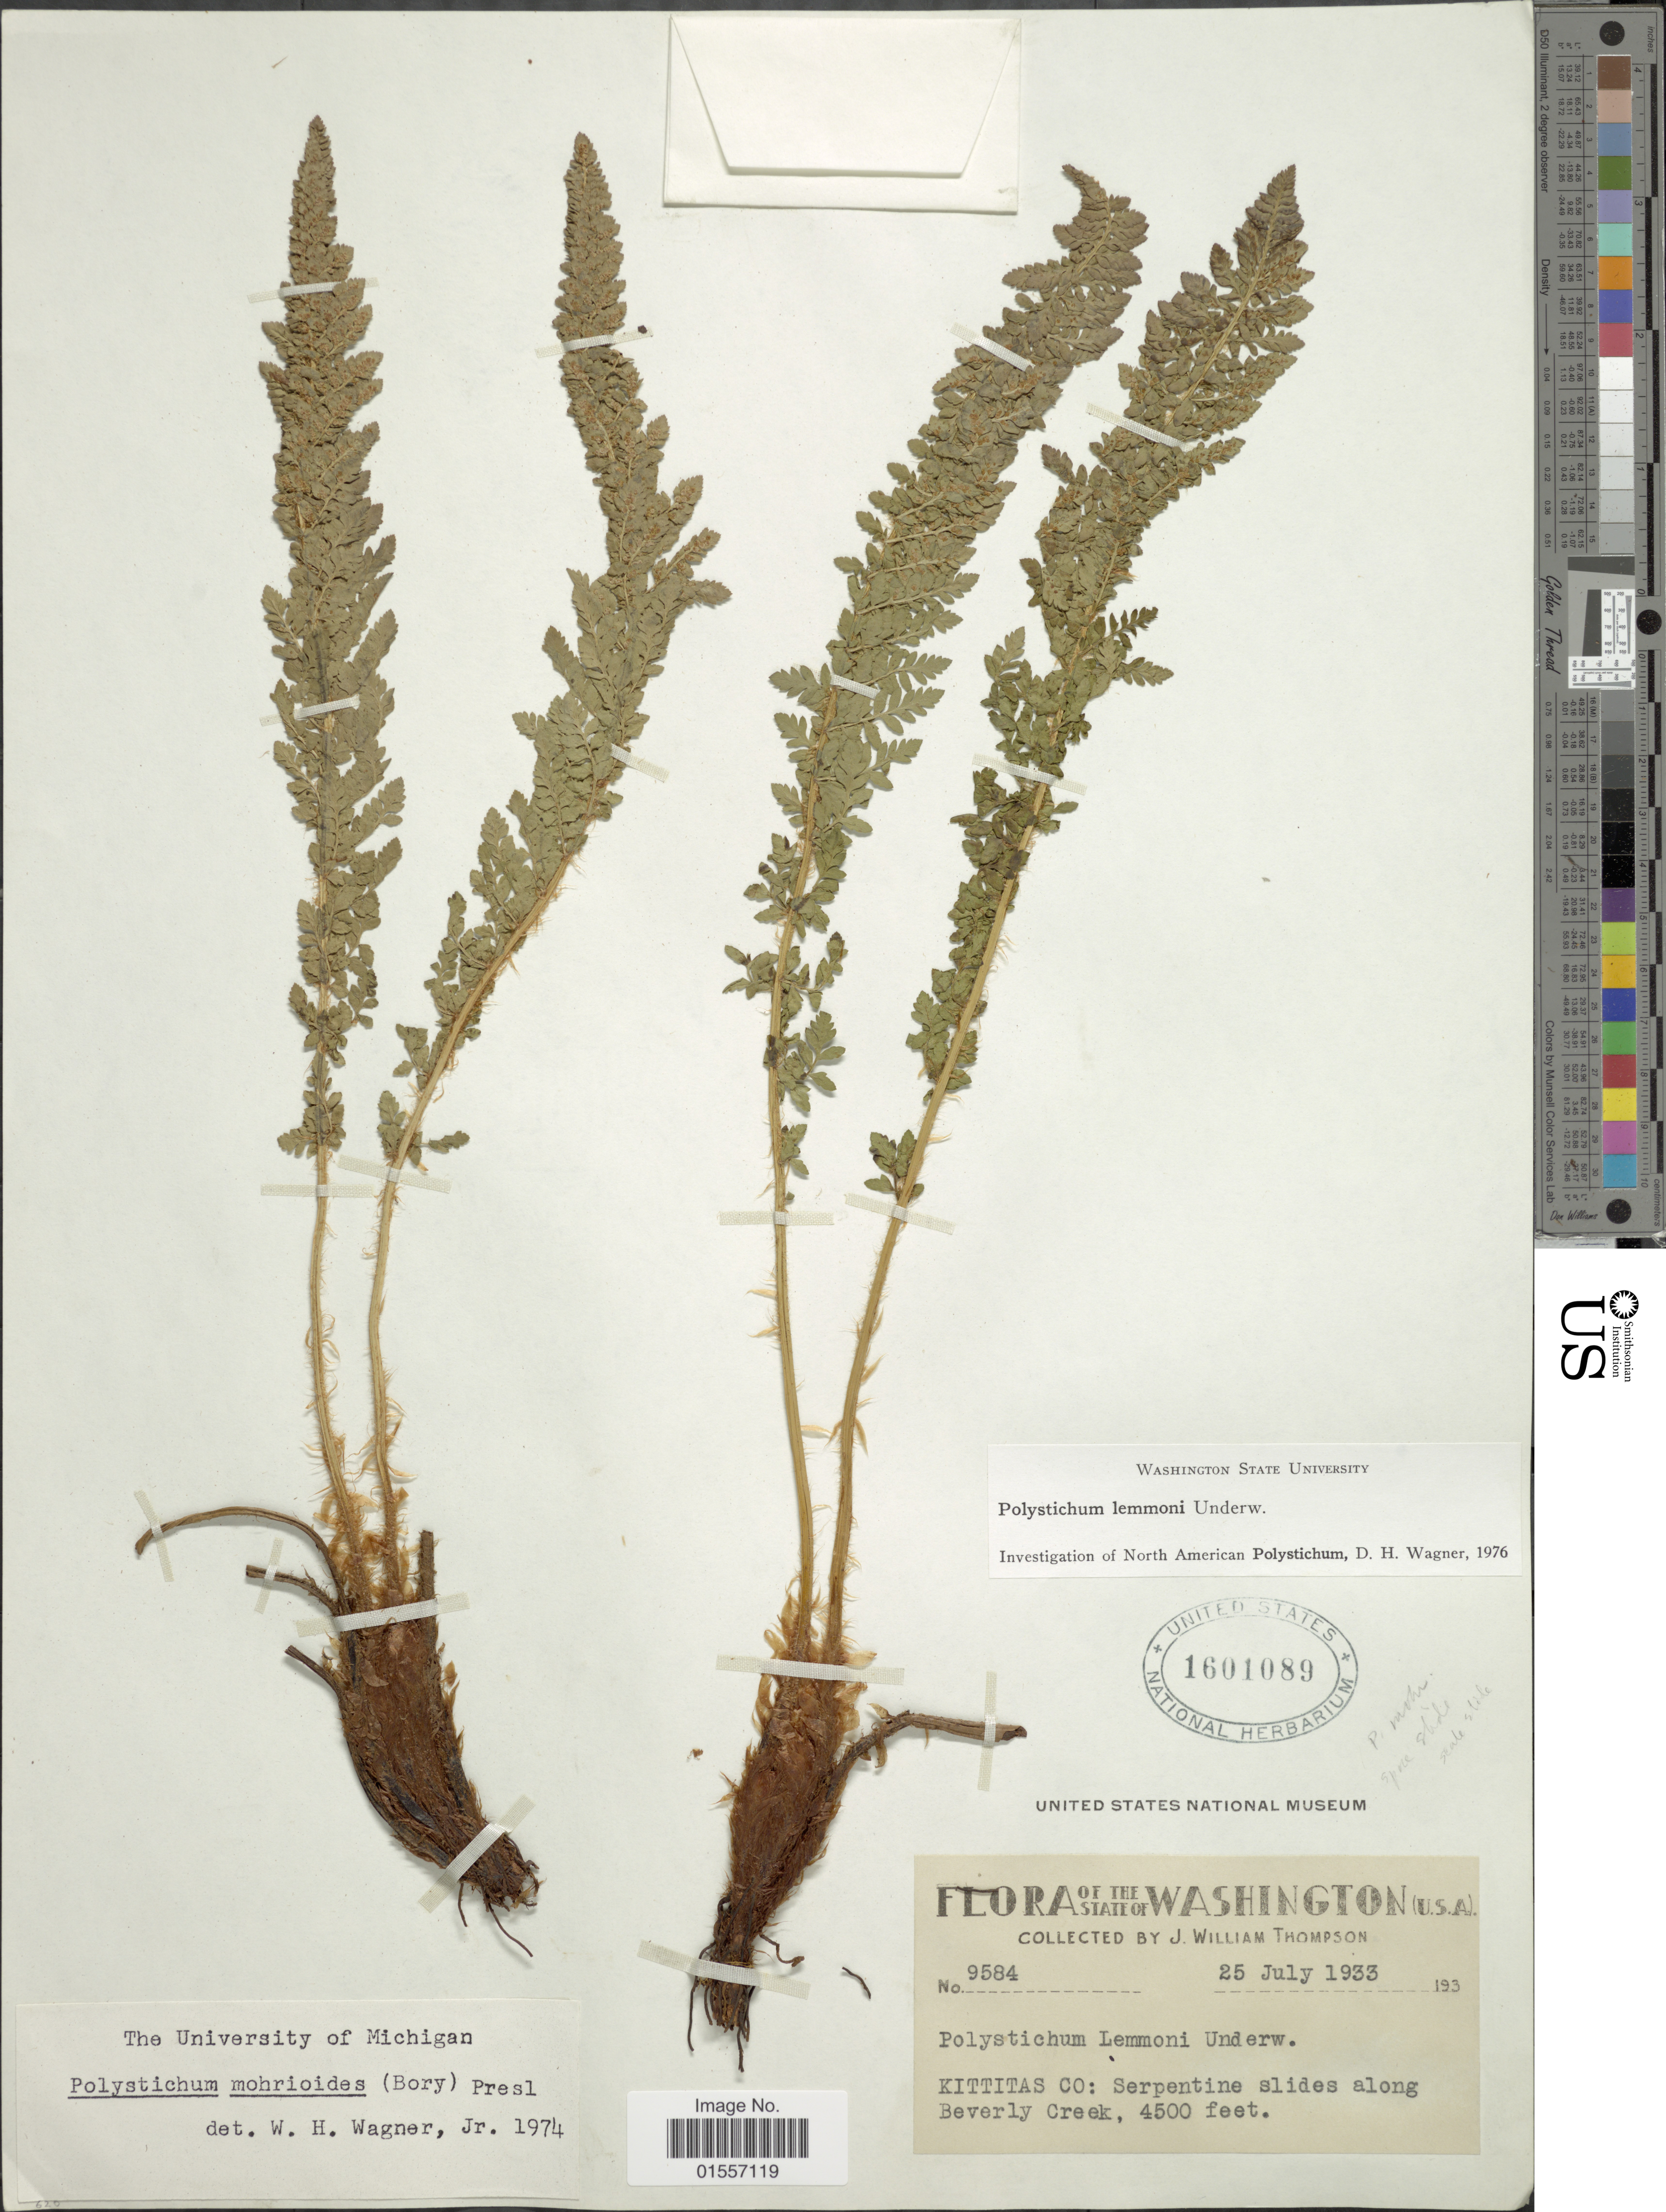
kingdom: Plantae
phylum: Tracheophyta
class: Polypodiopsida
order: Polypodiales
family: Dryopteridaceae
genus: Polystichum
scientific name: Polystichum lemmonii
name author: Underw.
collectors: J. W. Thompson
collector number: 9584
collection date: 1933-07-25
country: United States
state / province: Washington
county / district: Kittitas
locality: Kittitas Co: Serpentine slides along Beverly Creek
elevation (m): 1372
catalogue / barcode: US 1601089